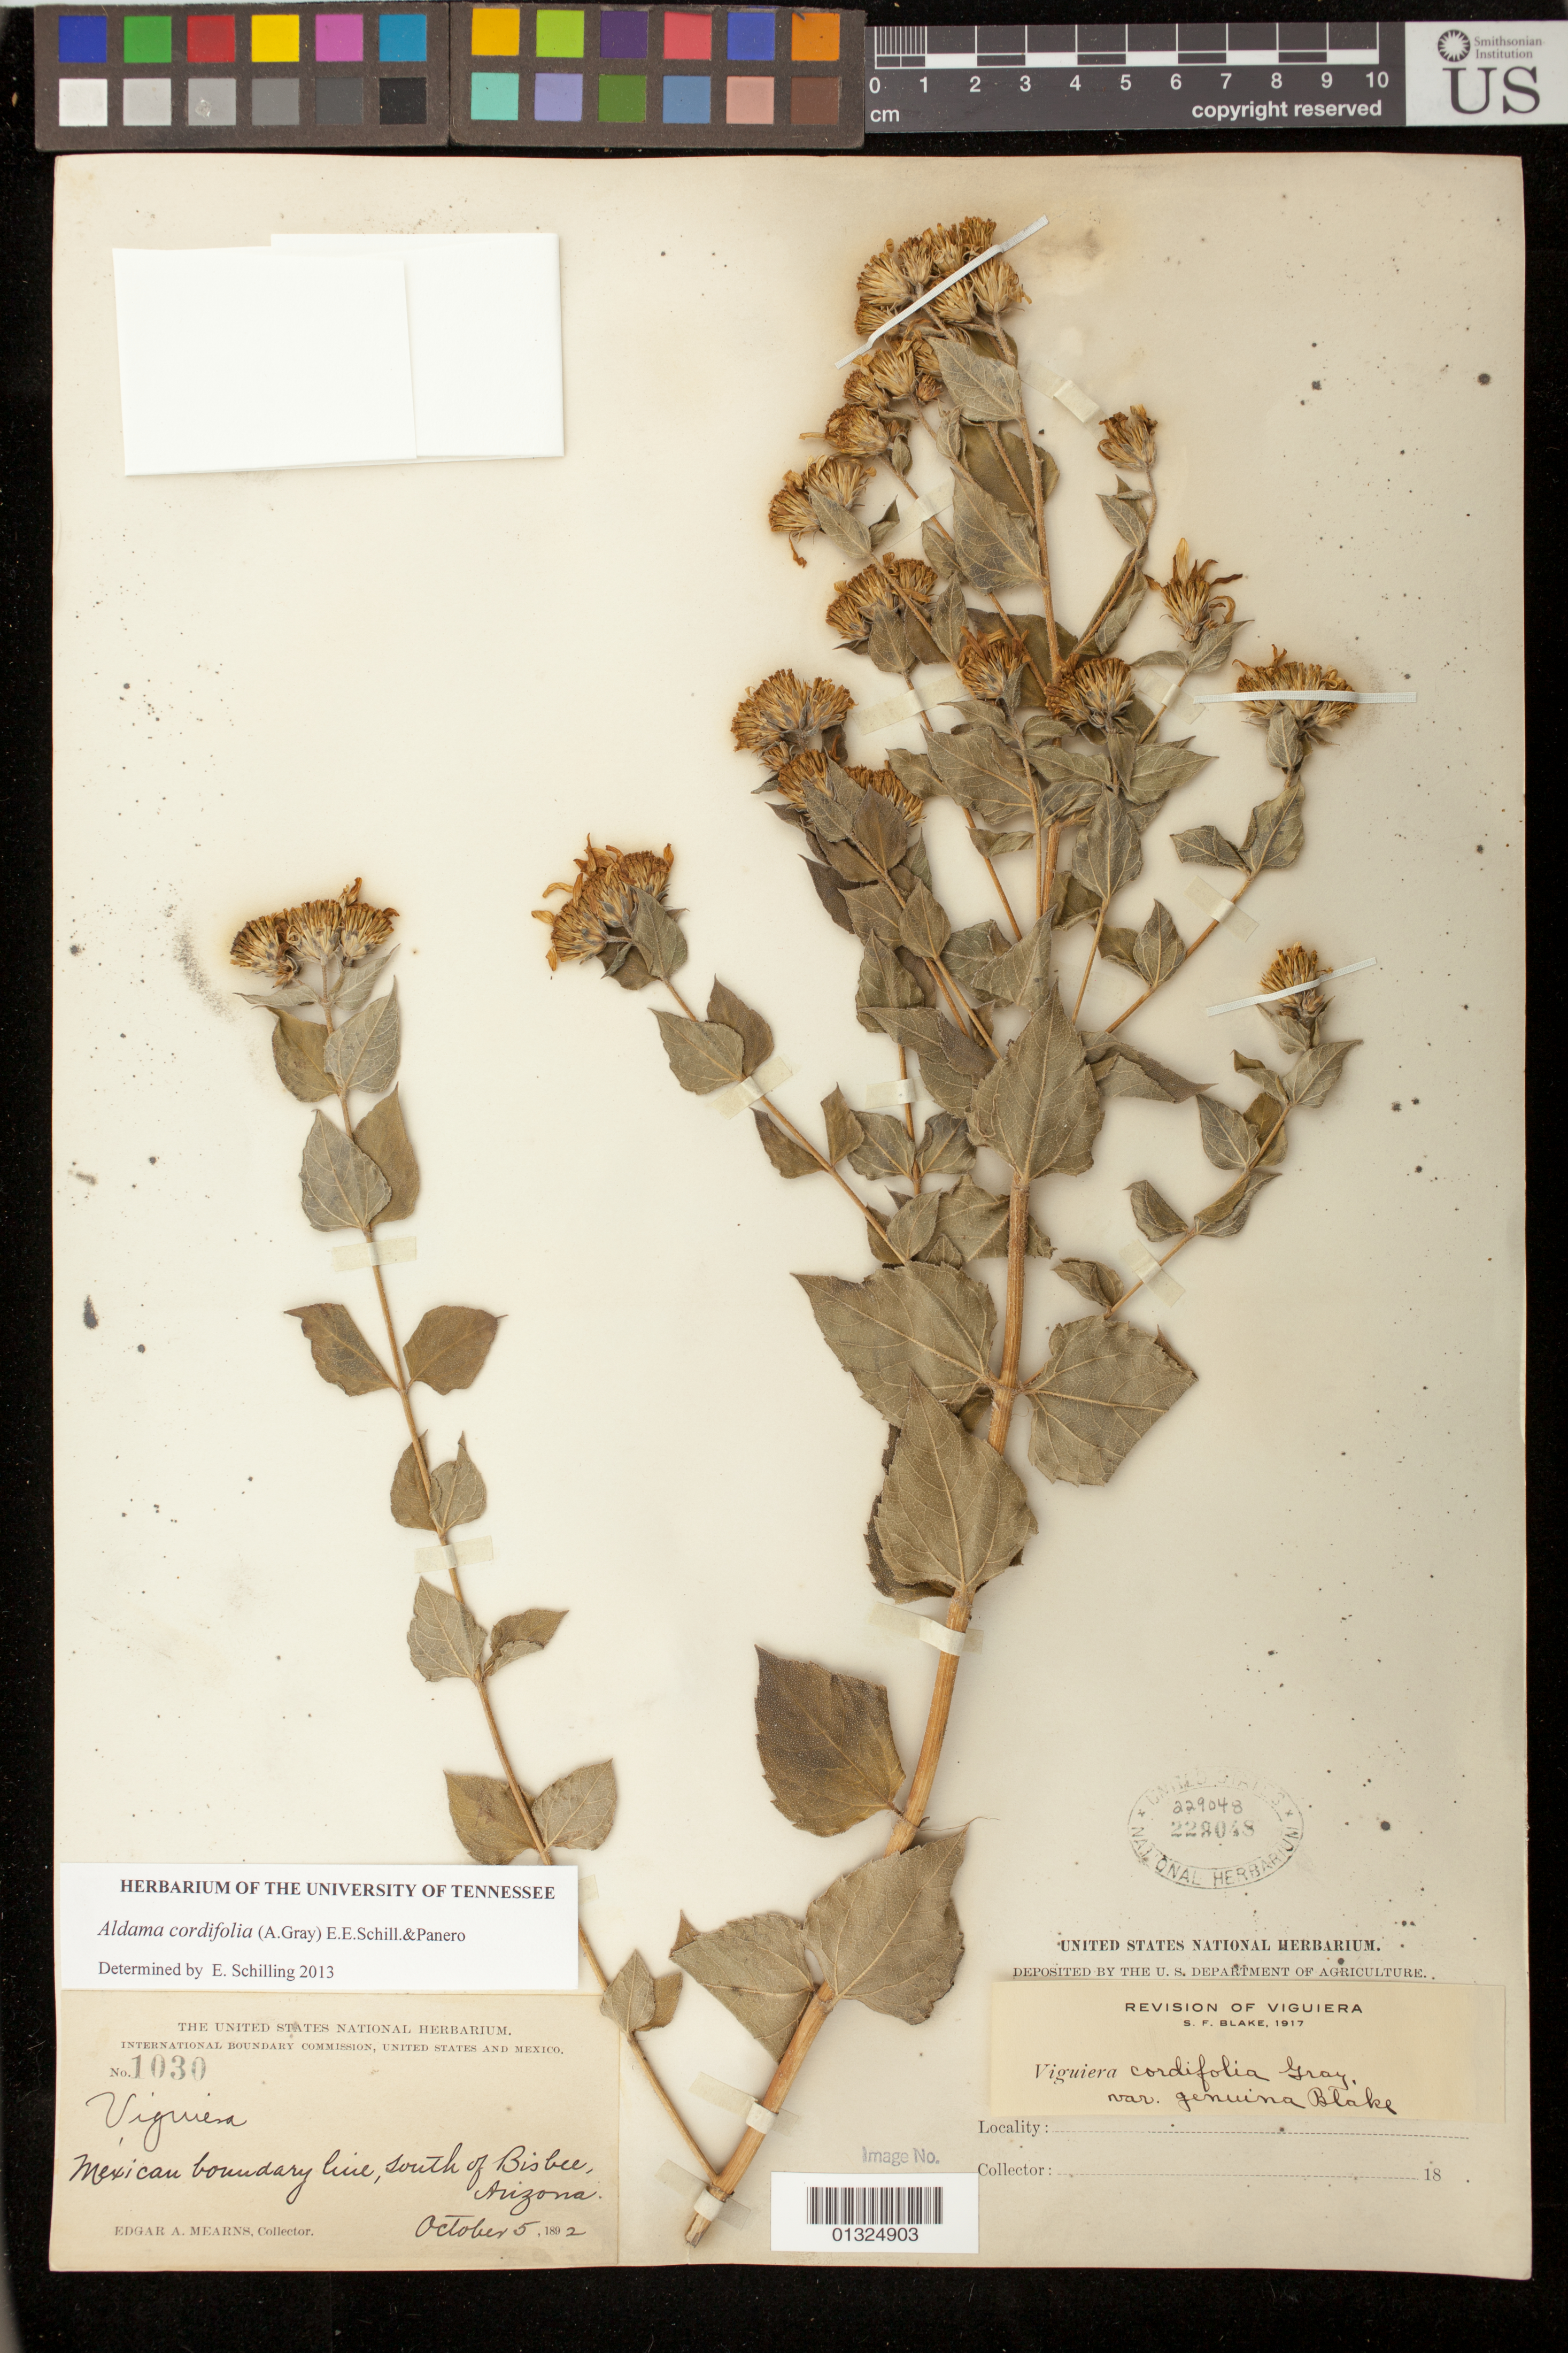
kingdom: Plantae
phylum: Tracheophyta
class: Magnoliopsida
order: Asterales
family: Asteraceae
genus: Aldama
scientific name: Aldama cordifolia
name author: (A. Gray) E.E. Schill. & Panero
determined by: Schilling, E. E.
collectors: E. A. Mearns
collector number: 1030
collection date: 1892-10-05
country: United States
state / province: Arizona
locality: Mexican Boundary Line, S of Bisbee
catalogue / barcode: US 229048